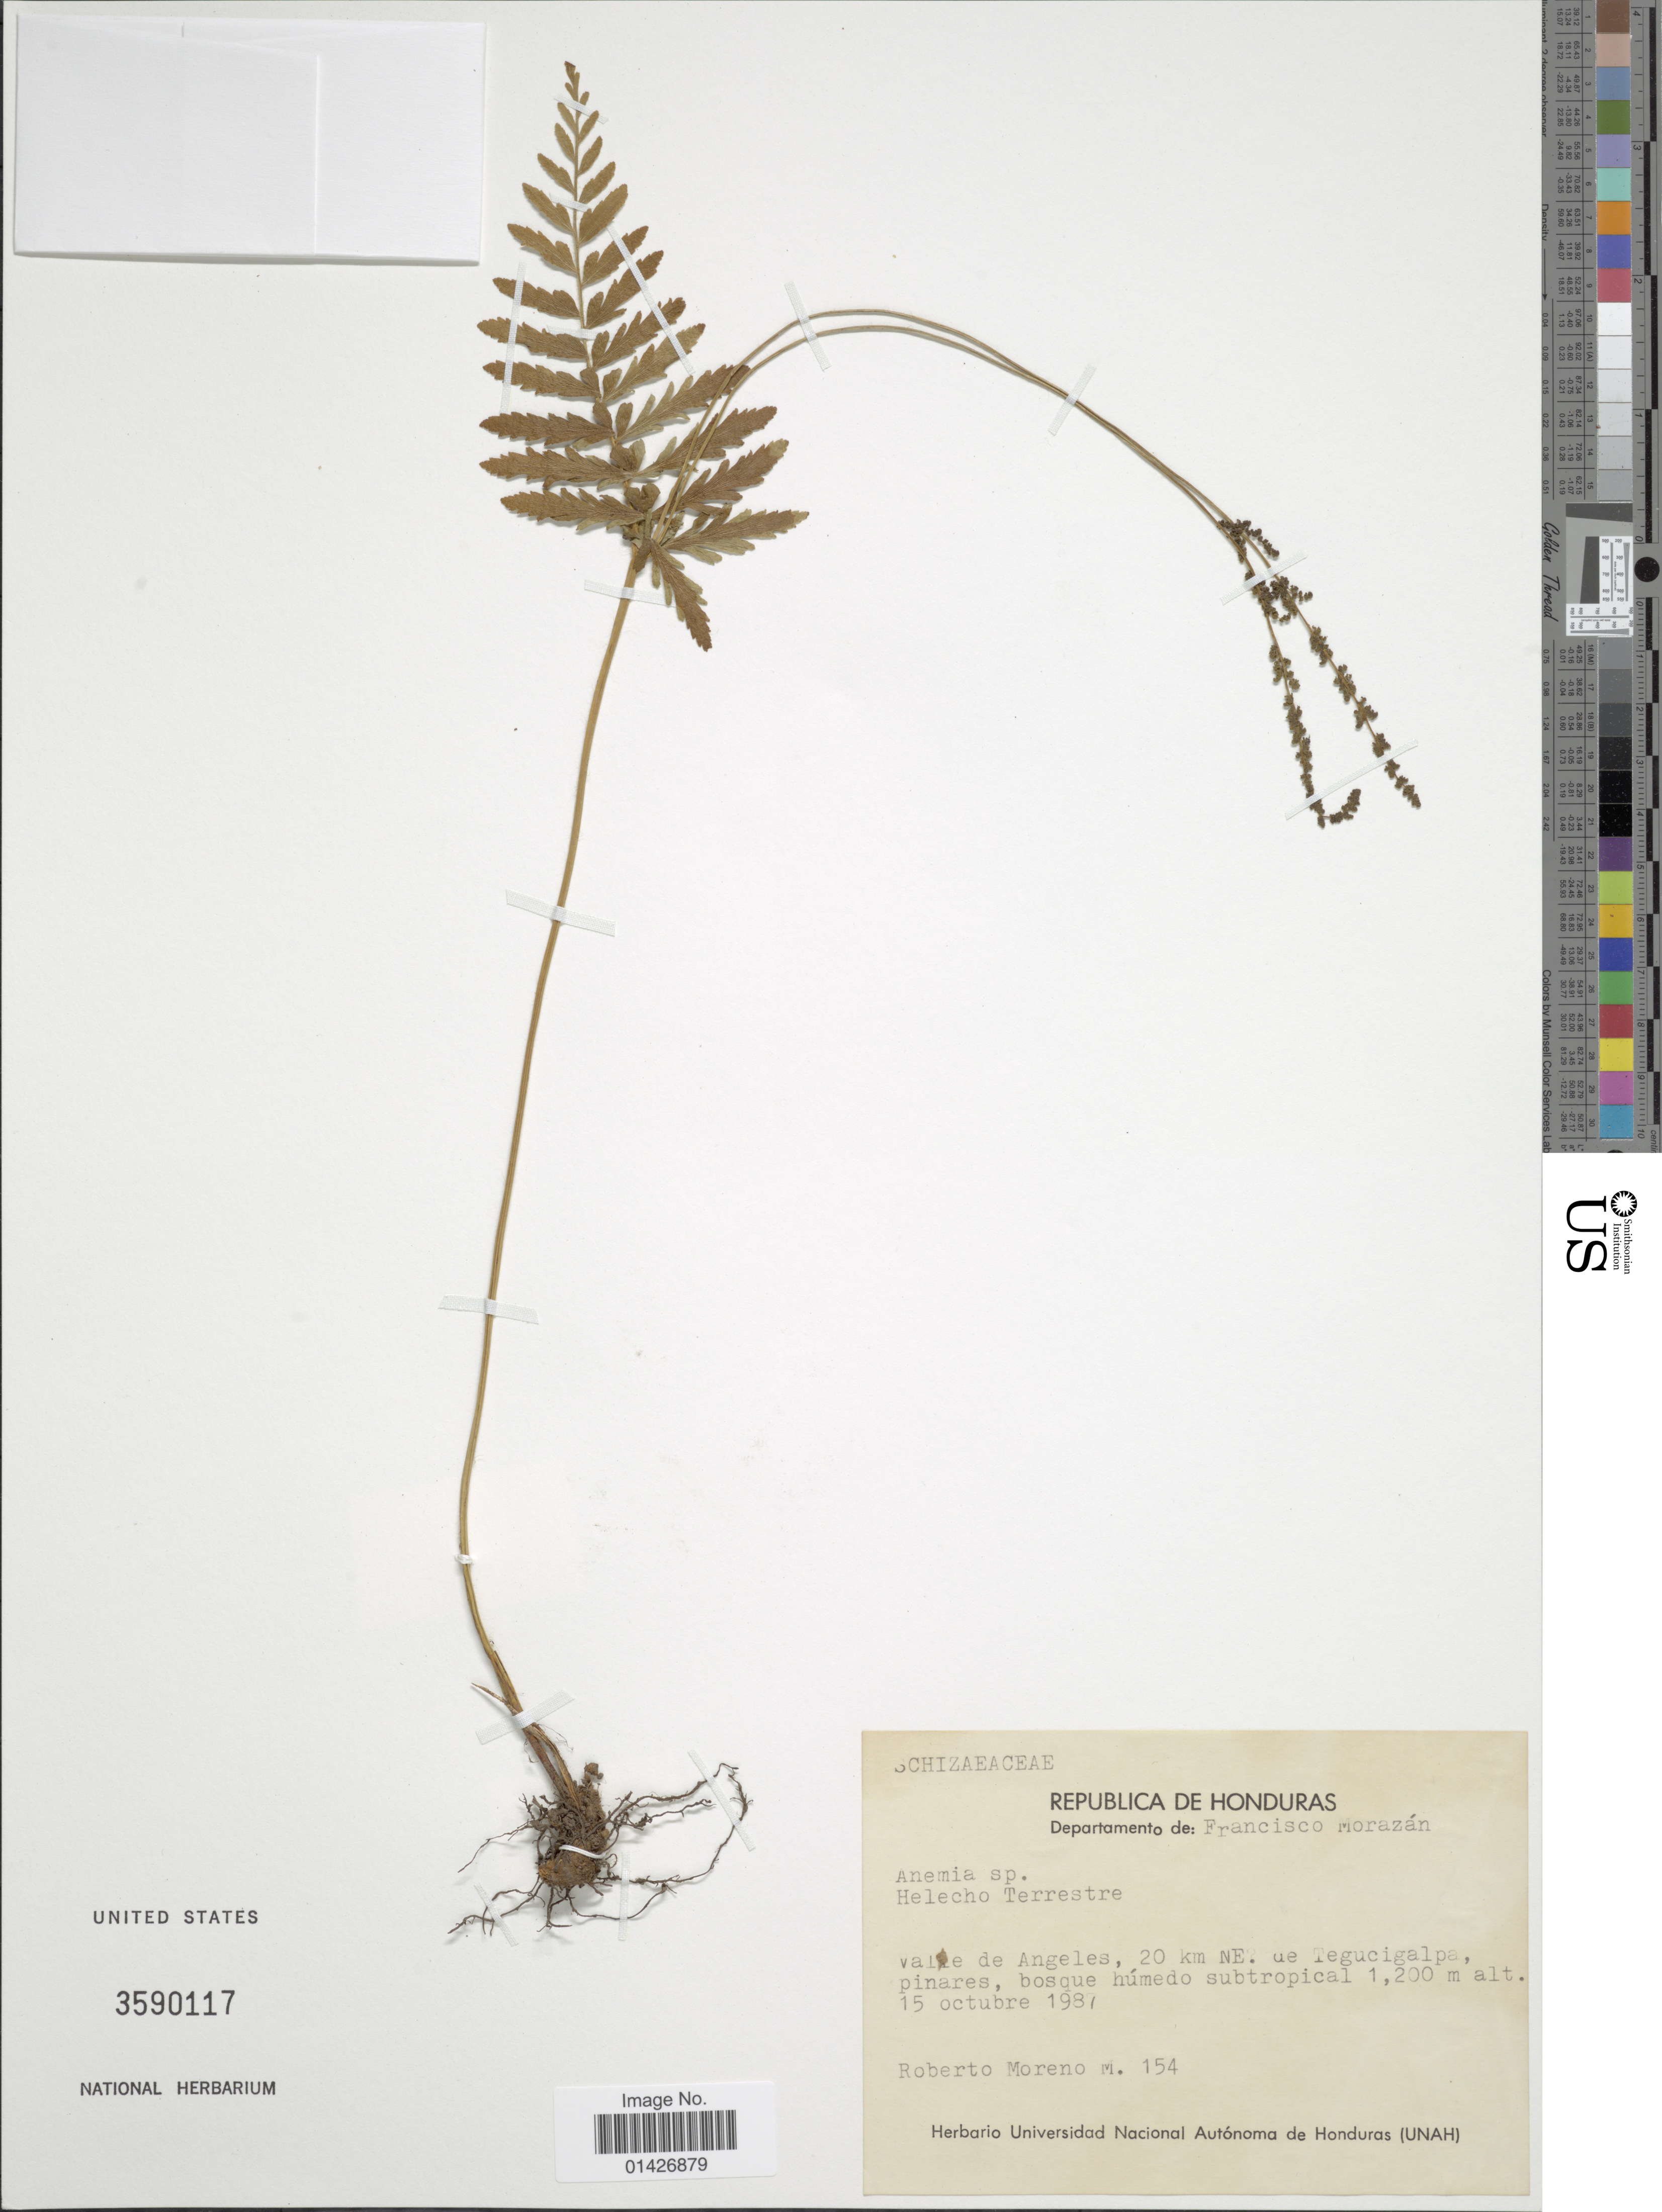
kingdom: Plantae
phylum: Tracheophyta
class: Polypodiopsida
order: Schizaeales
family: Anemiaceae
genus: Anemia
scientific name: Anemia sp.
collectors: R. Moreno M.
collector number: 154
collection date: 1987-10-15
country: Honduras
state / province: Fco. Morazán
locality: Republica de Honduras, Departamento de: Francisco Morazan, Valle de Angeles, 20 km NE de Tegucigalpa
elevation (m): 1200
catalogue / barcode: US 3590117